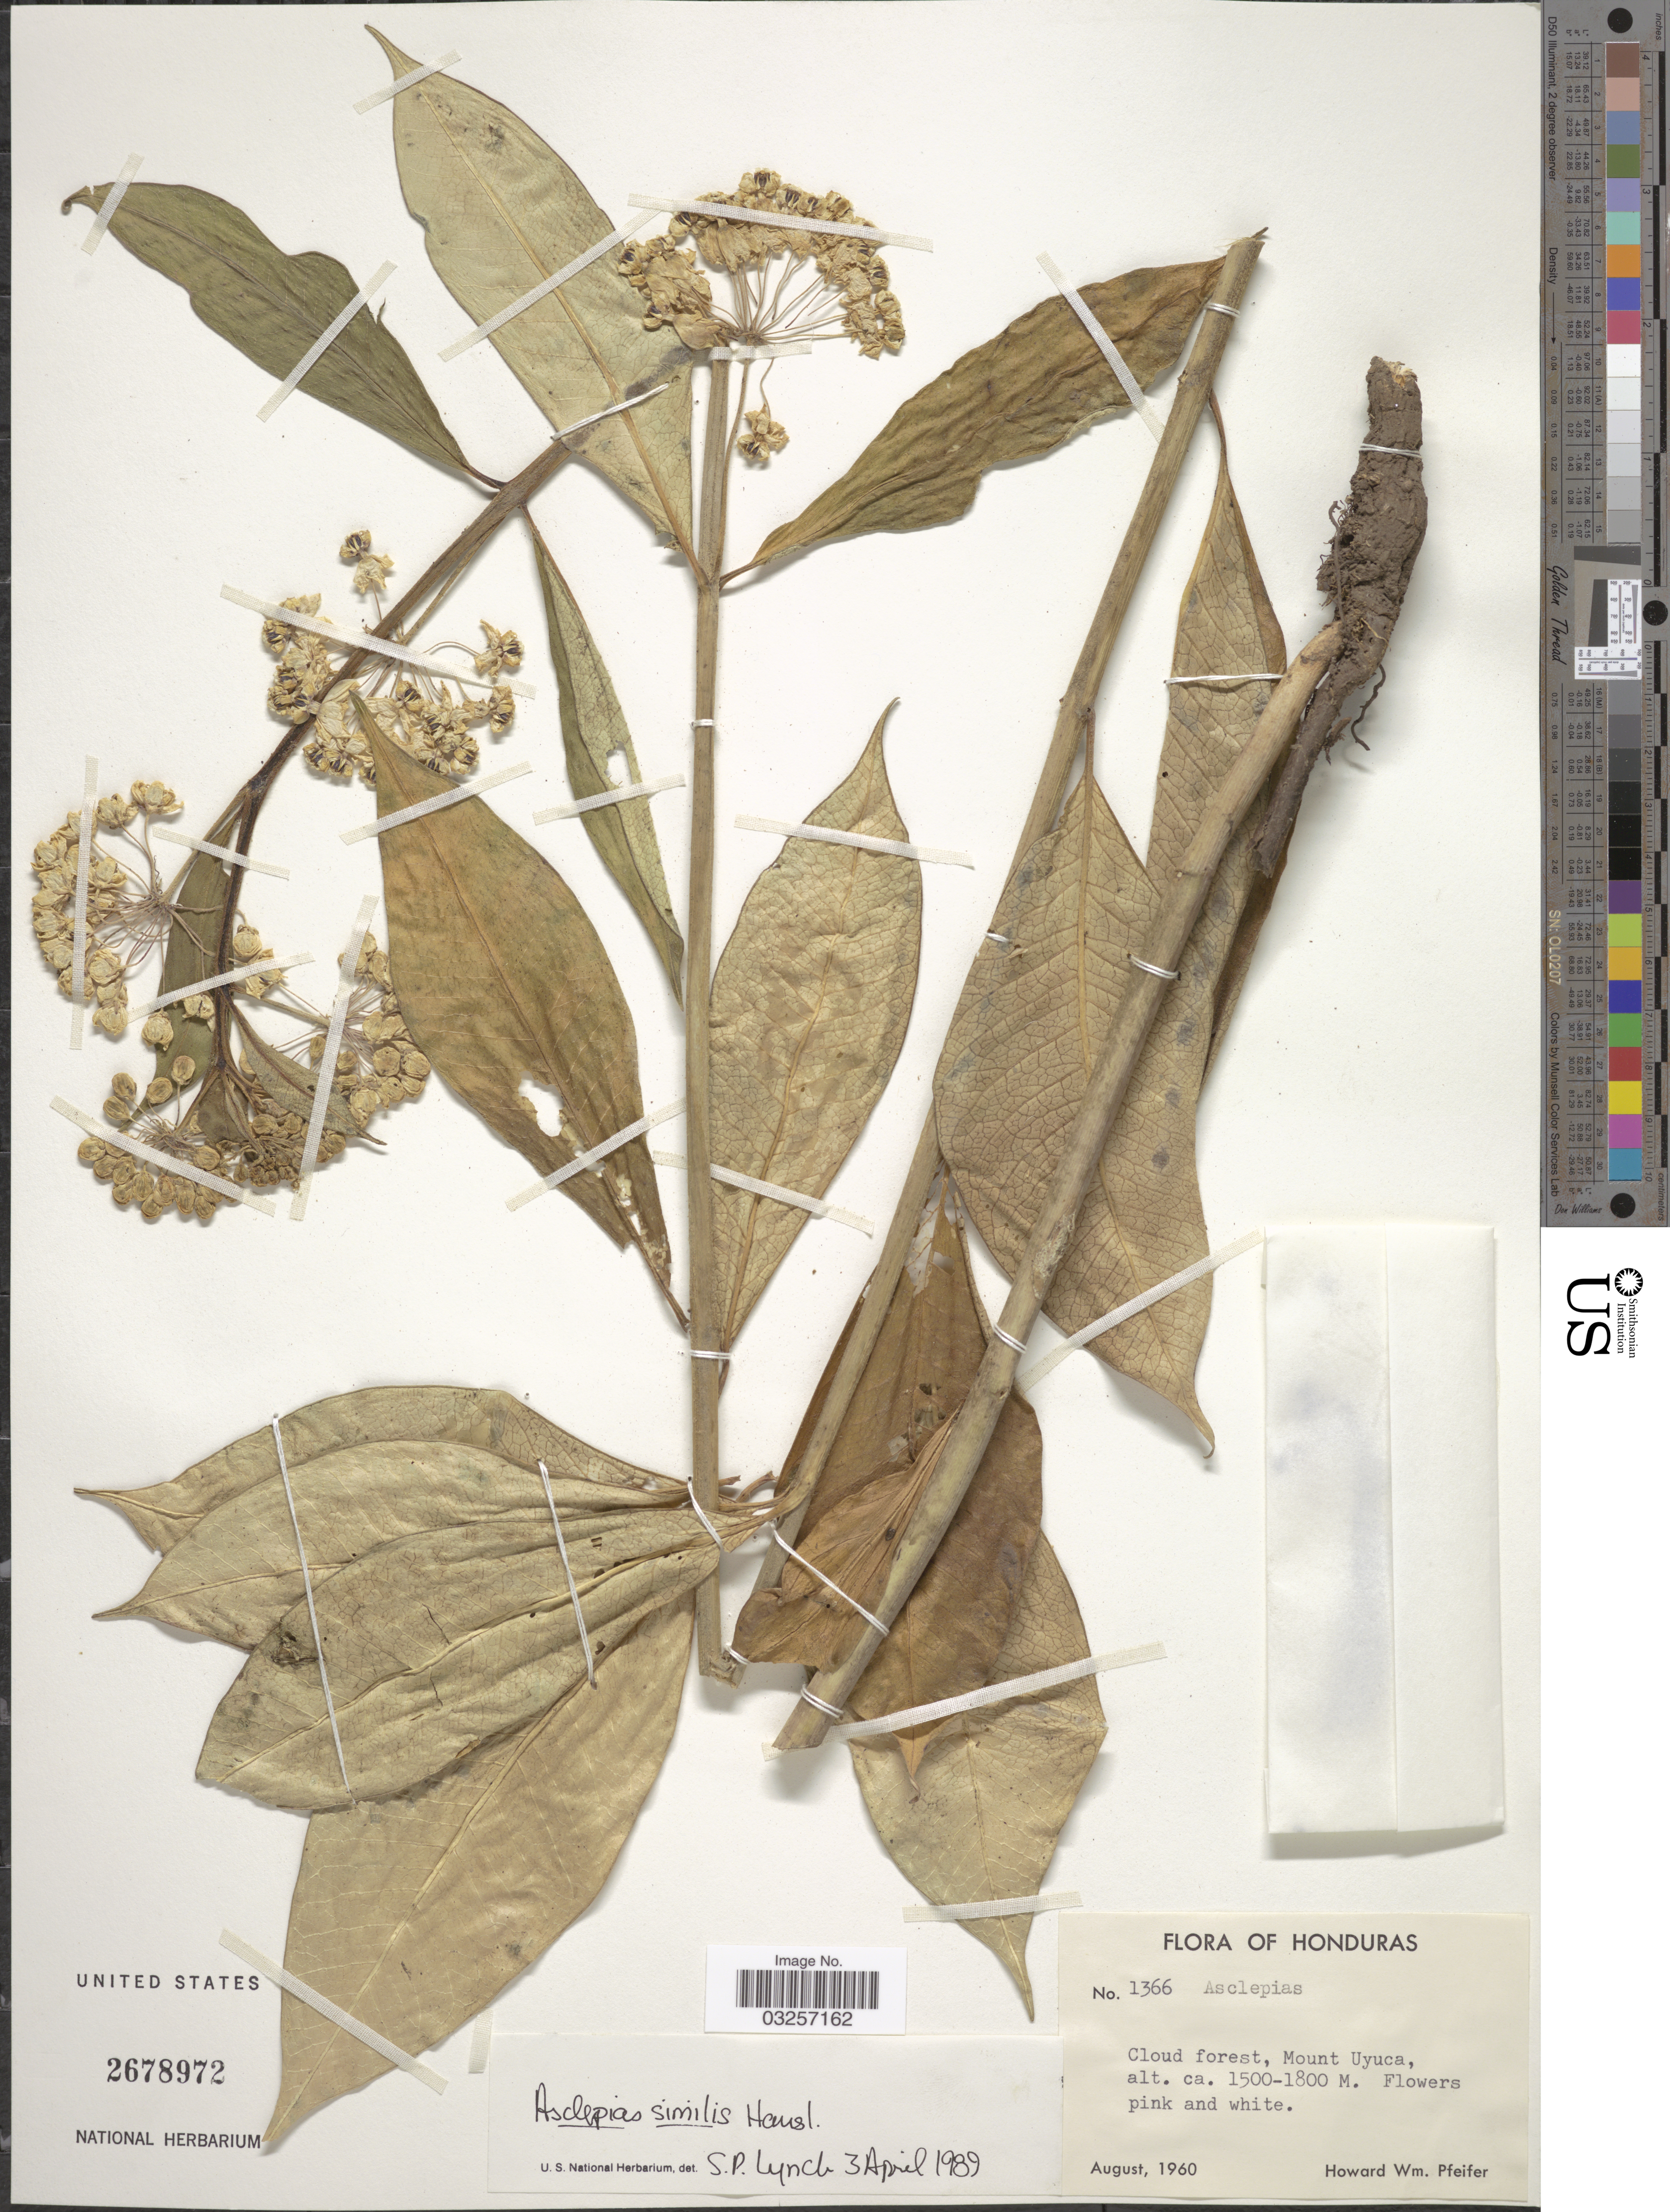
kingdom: Plantae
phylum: Tracheophyta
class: Magnoliopsida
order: Gentianales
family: Apocynaceae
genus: Asclepias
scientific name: Asclepias similis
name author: Hemsl.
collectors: H. W. Pfeifer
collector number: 1366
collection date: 1960-08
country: Honduras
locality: Cloud forest, Mount Uyuca.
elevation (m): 1500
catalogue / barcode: US 2678972